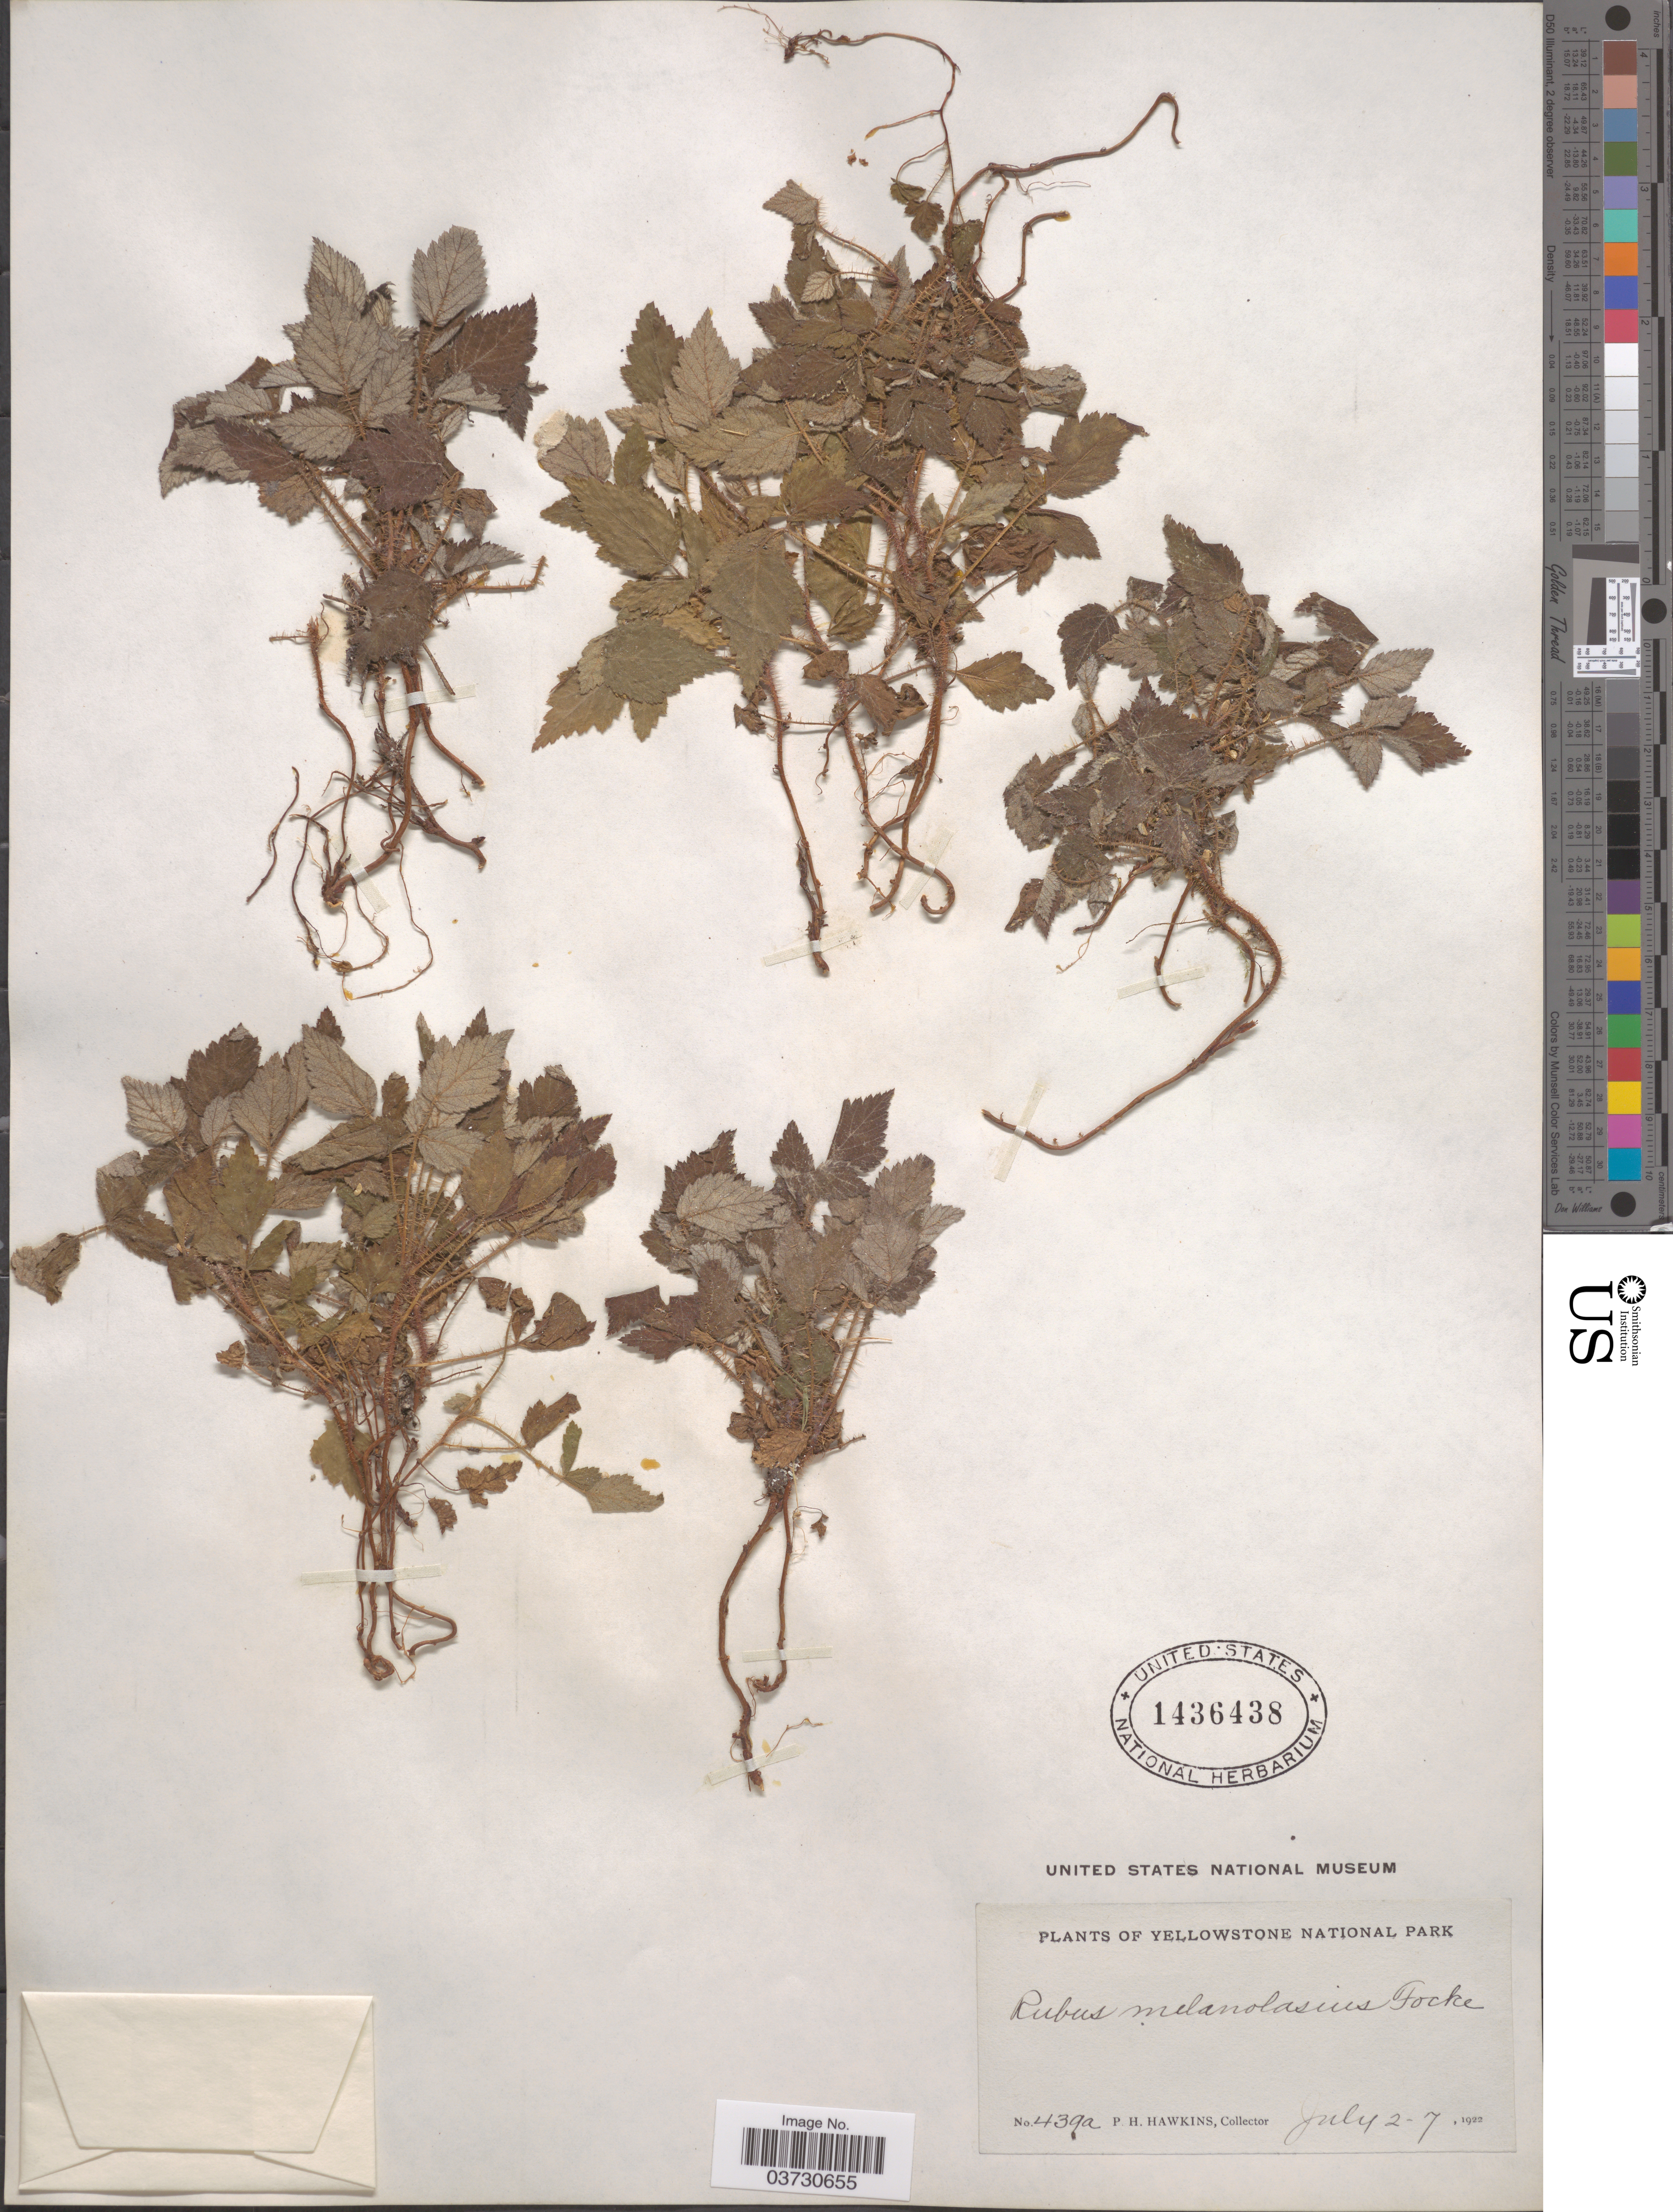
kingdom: Plantae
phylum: Tracheophyta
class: Magnoliopsida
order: Rosales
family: Rosaceae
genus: Rubus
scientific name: Rubus melanolasius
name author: Dieck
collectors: P. Hawkins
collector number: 439a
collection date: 1922-07-02/1922-07-07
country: United States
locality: The Yellowstone National Park.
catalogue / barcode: US 1436438